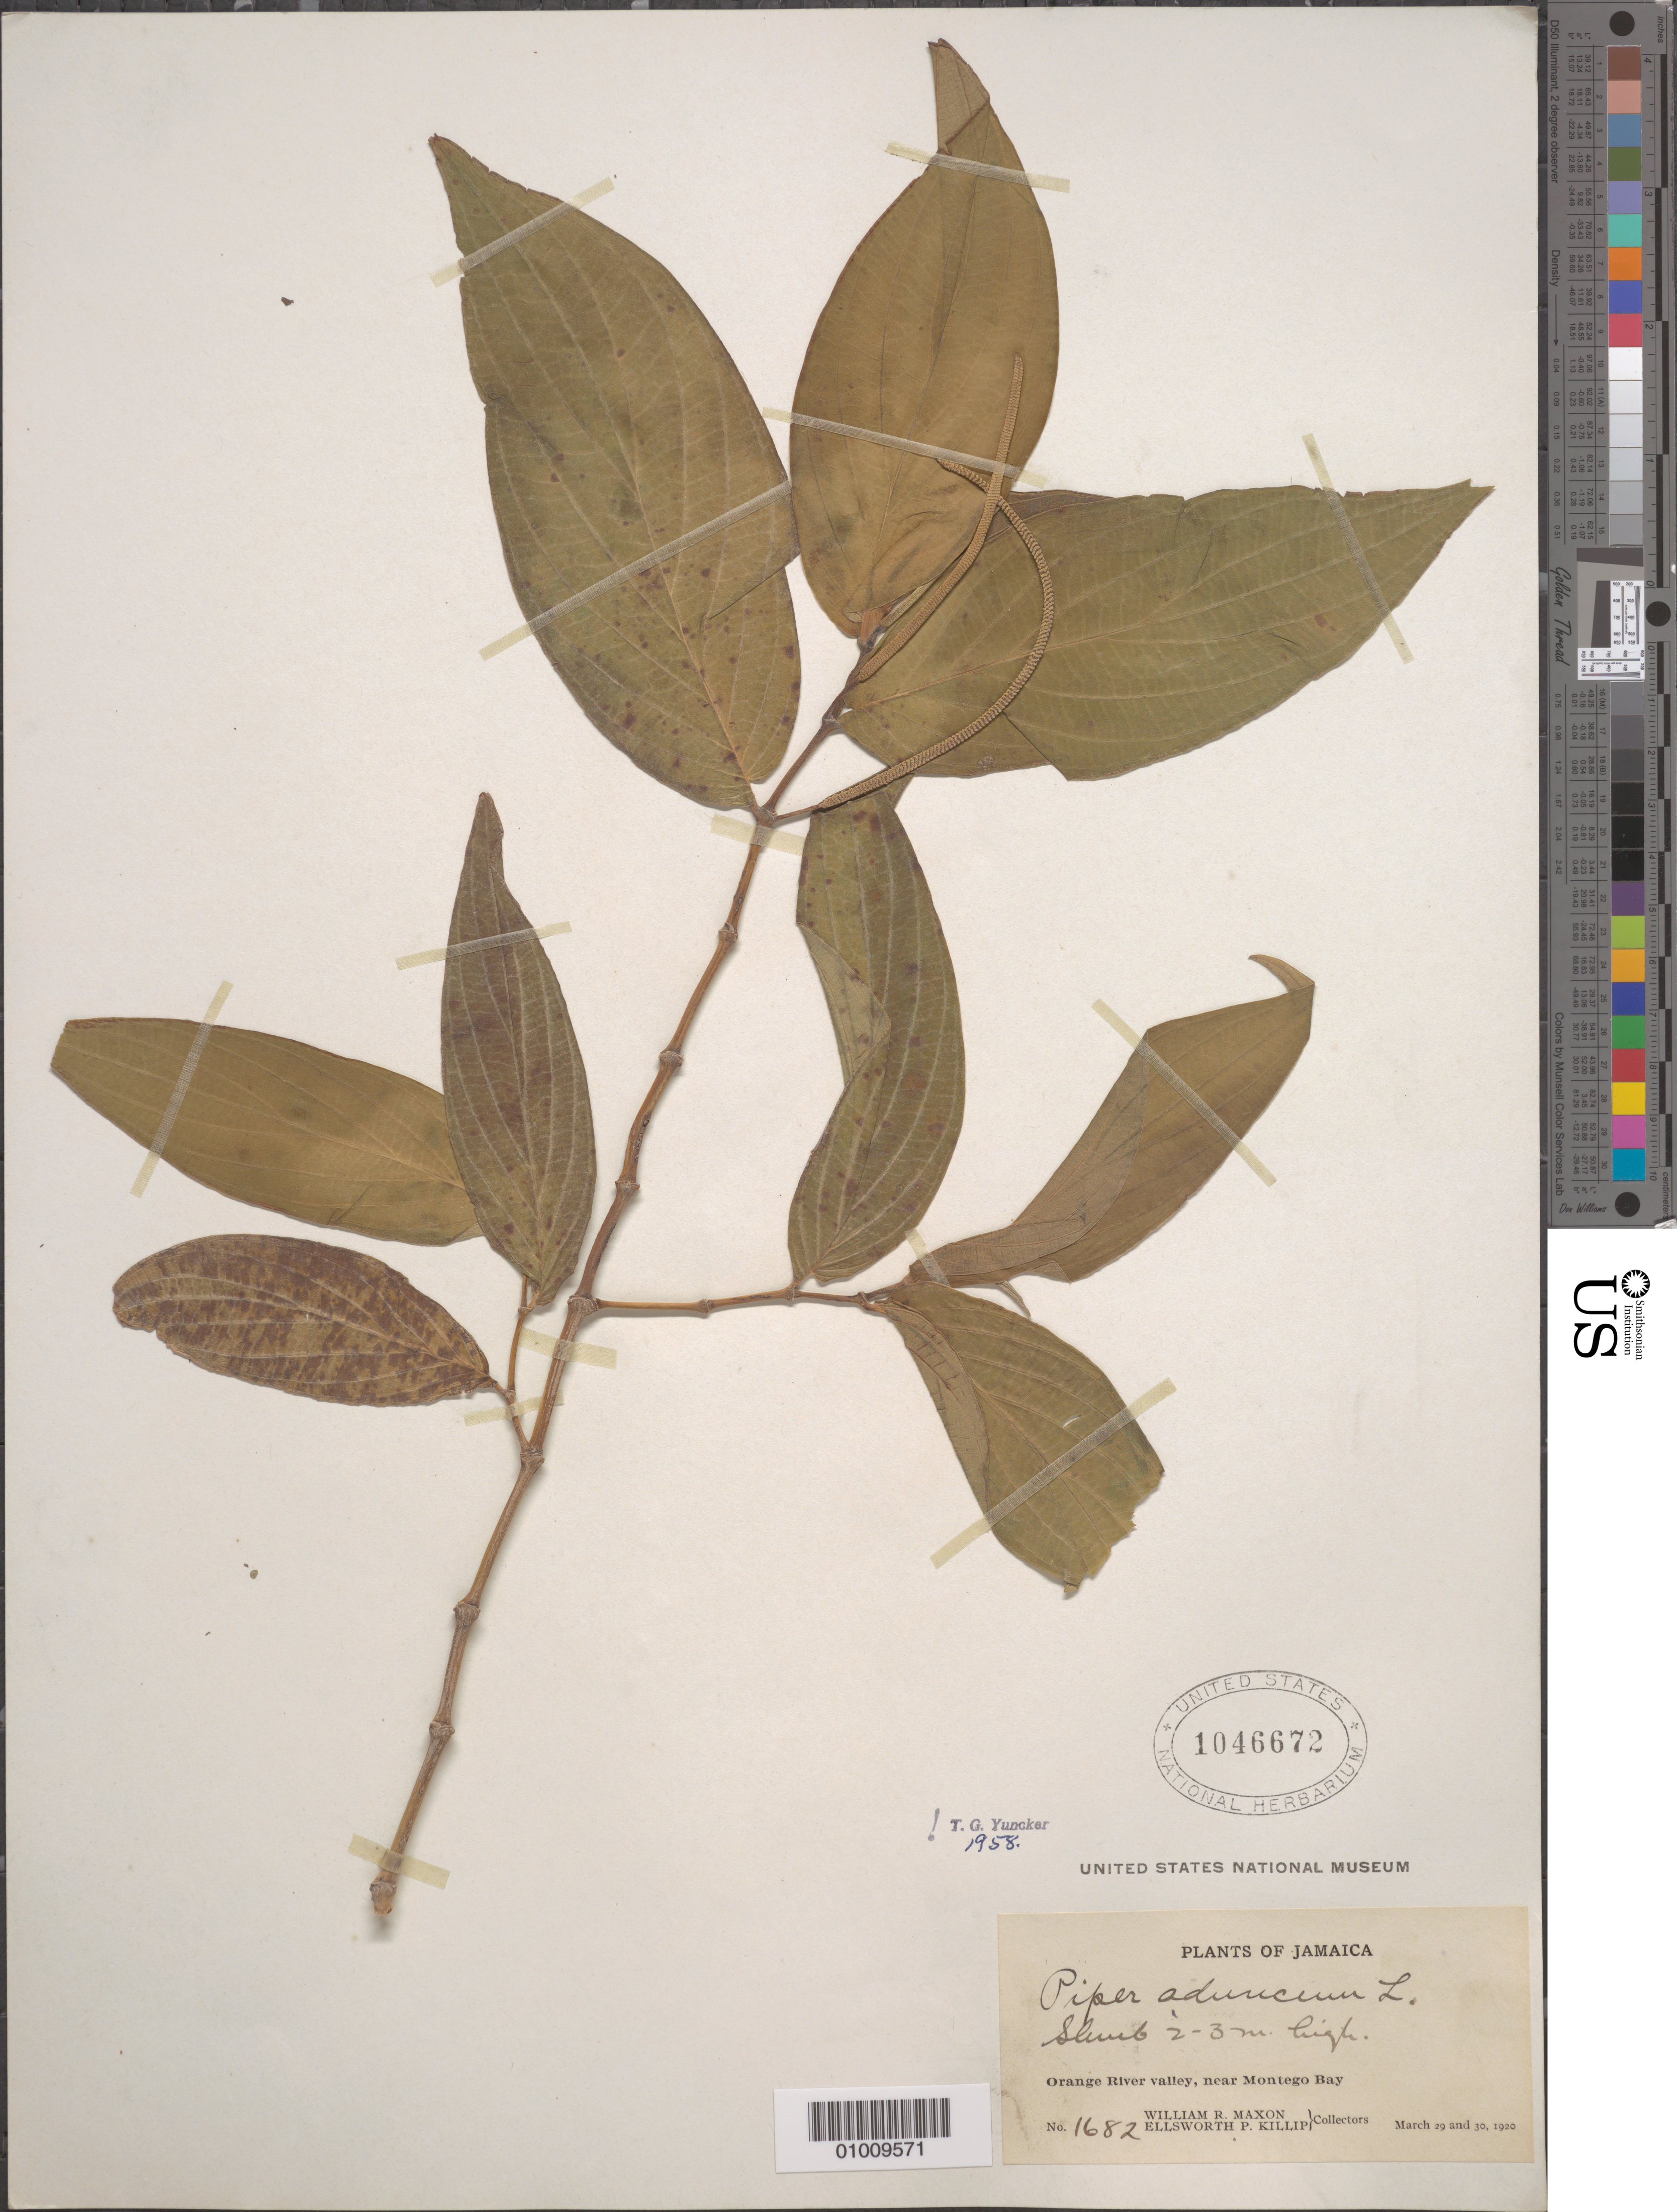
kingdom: Plantae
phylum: Tracheophyta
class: Magnoliopsida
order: Piperales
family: Piperaceae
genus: Piper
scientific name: Piper aduncum var. aduncum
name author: L.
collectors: W. R. Maxon & E. P. Killip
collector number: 1682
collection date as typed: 20 Mar 1920 to 30 Mar 1920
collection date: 1920-03-20/1920-03-30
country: Jamaica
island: Jamaica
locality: Orange River Valley near Montego Bay, St Bran's Burg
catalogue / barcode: US 1046672